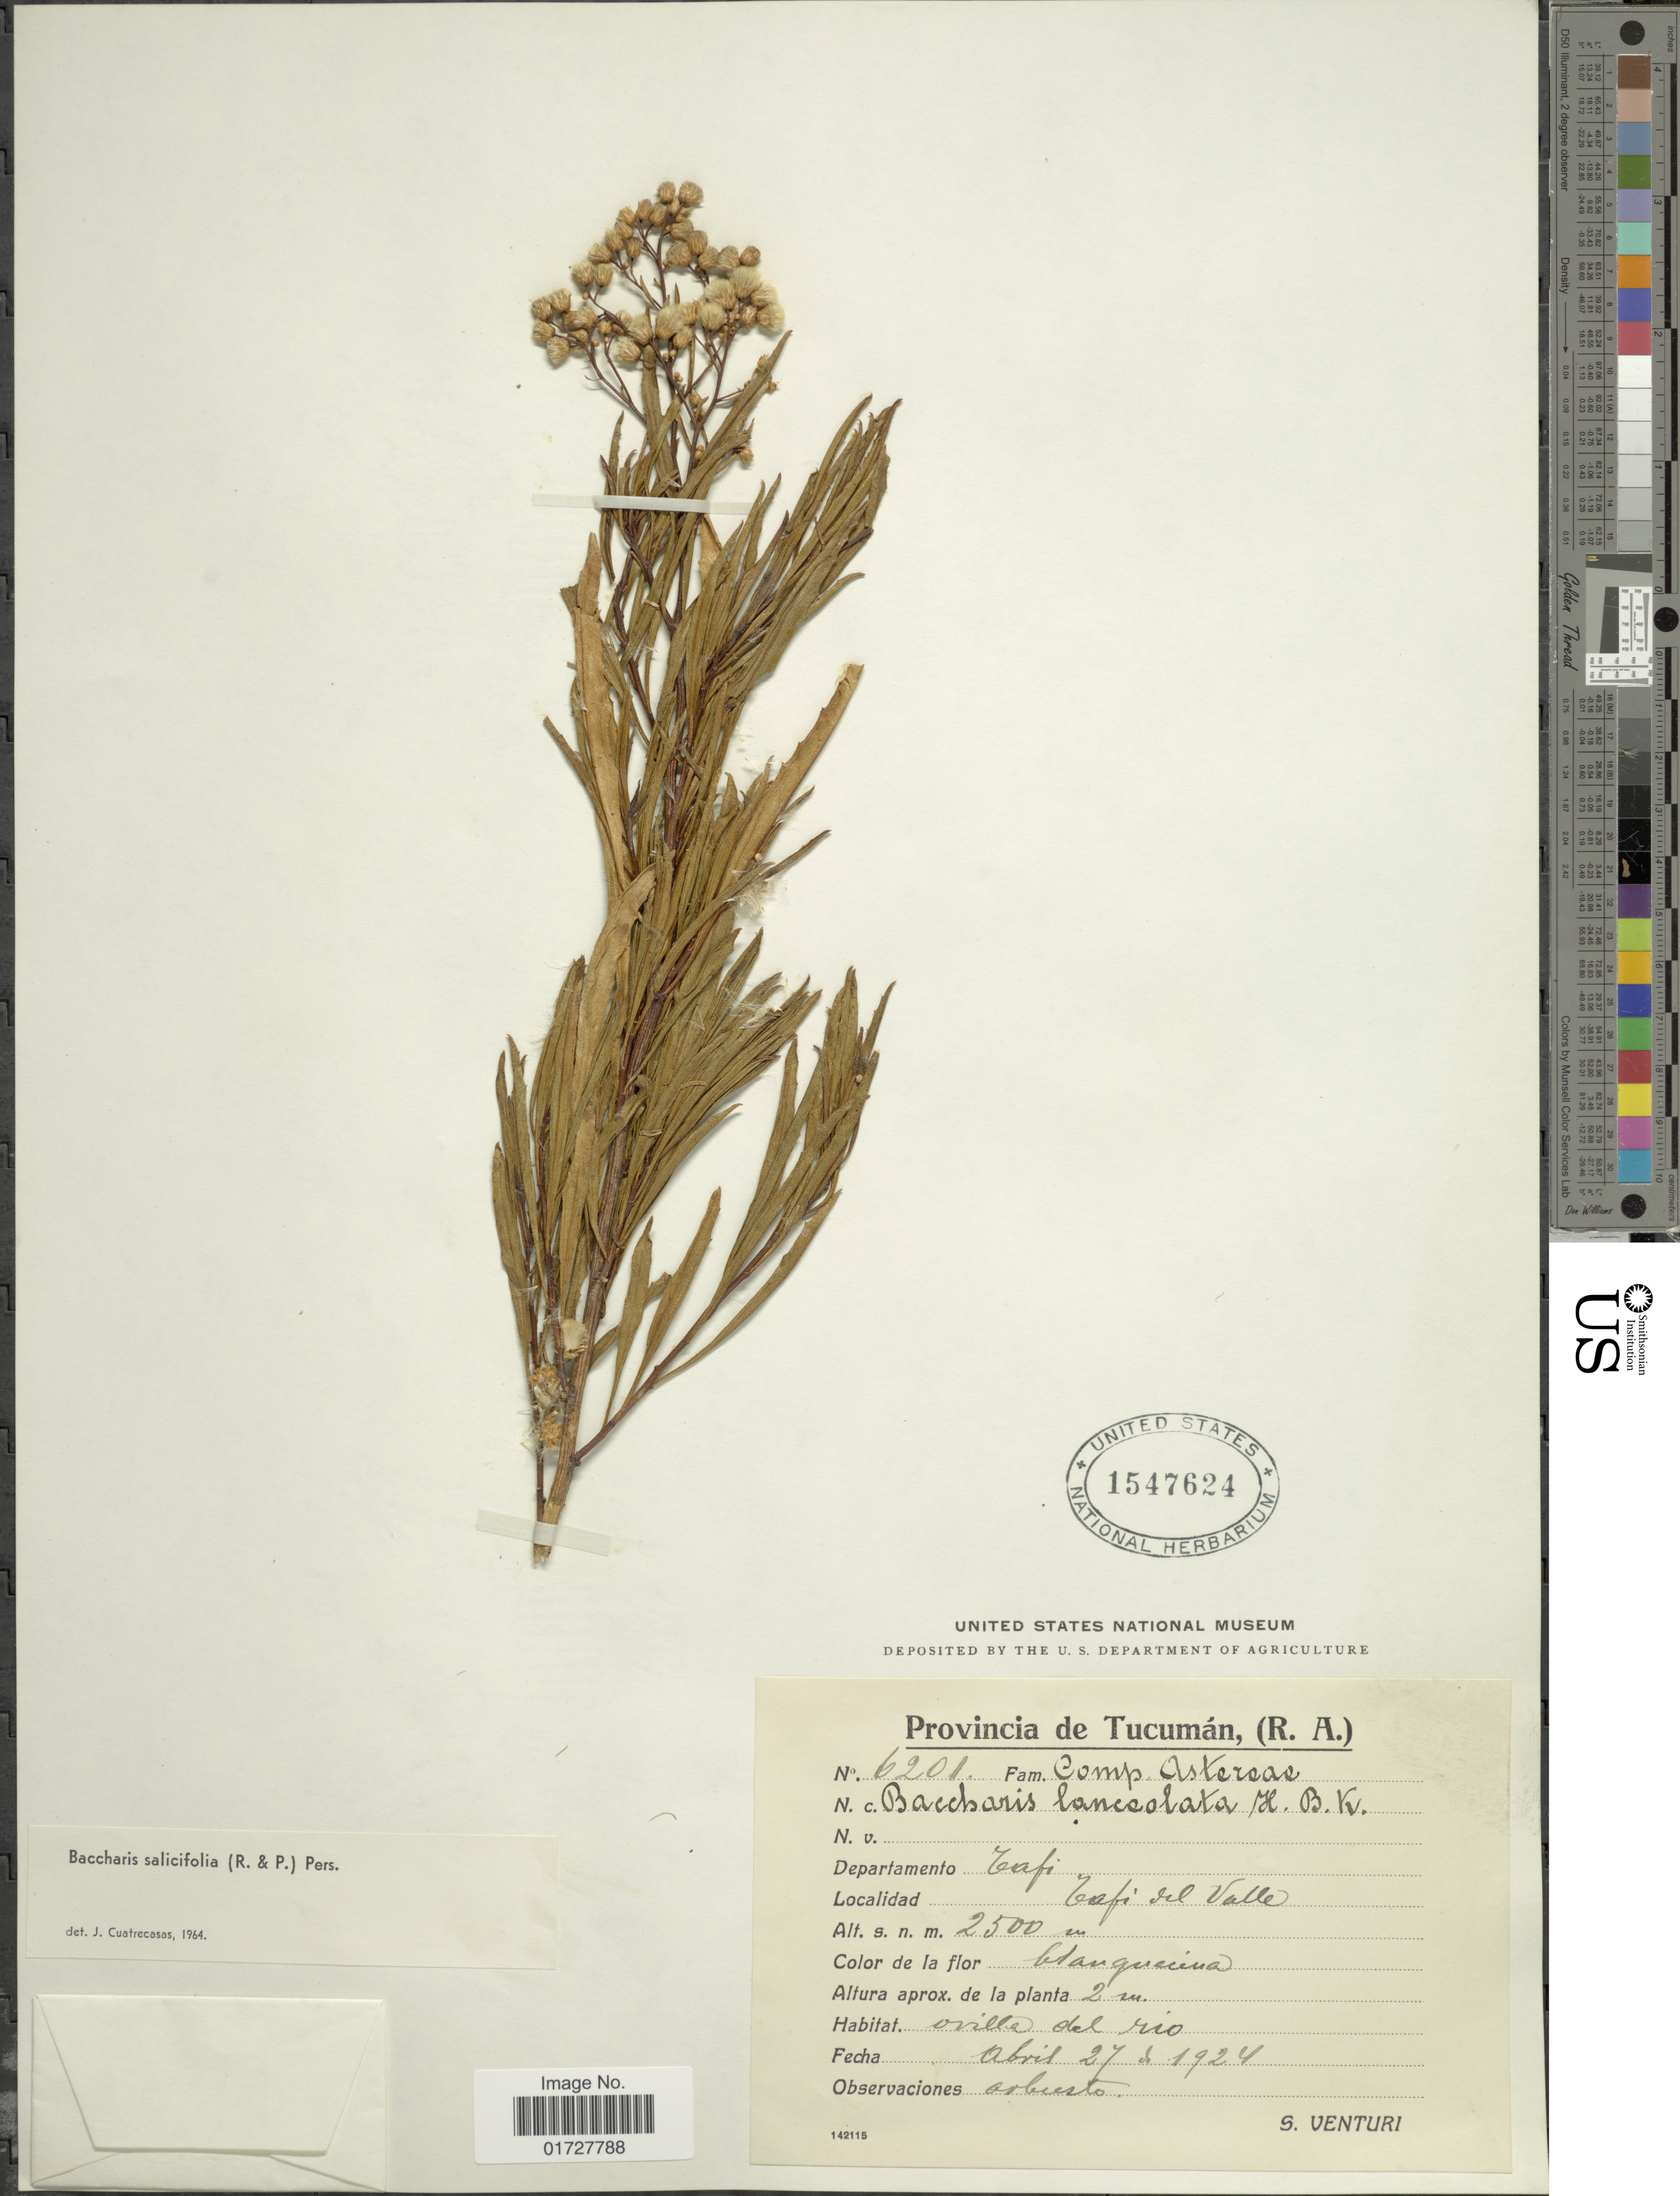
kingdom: Plantae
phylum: Tracheophyta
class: Magnoliopsida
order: Asterales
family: Asteraceae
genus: Baccharis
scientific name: Baccharis salicifolia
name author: (Ruiz & Pav.) Pers.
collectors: S. Venturi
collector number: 6201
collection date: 1924-04-27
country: Argentina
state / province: Tucuman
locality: Departamento Tafi, Tafi del Valle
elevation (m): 2500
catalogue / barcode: US 1547624